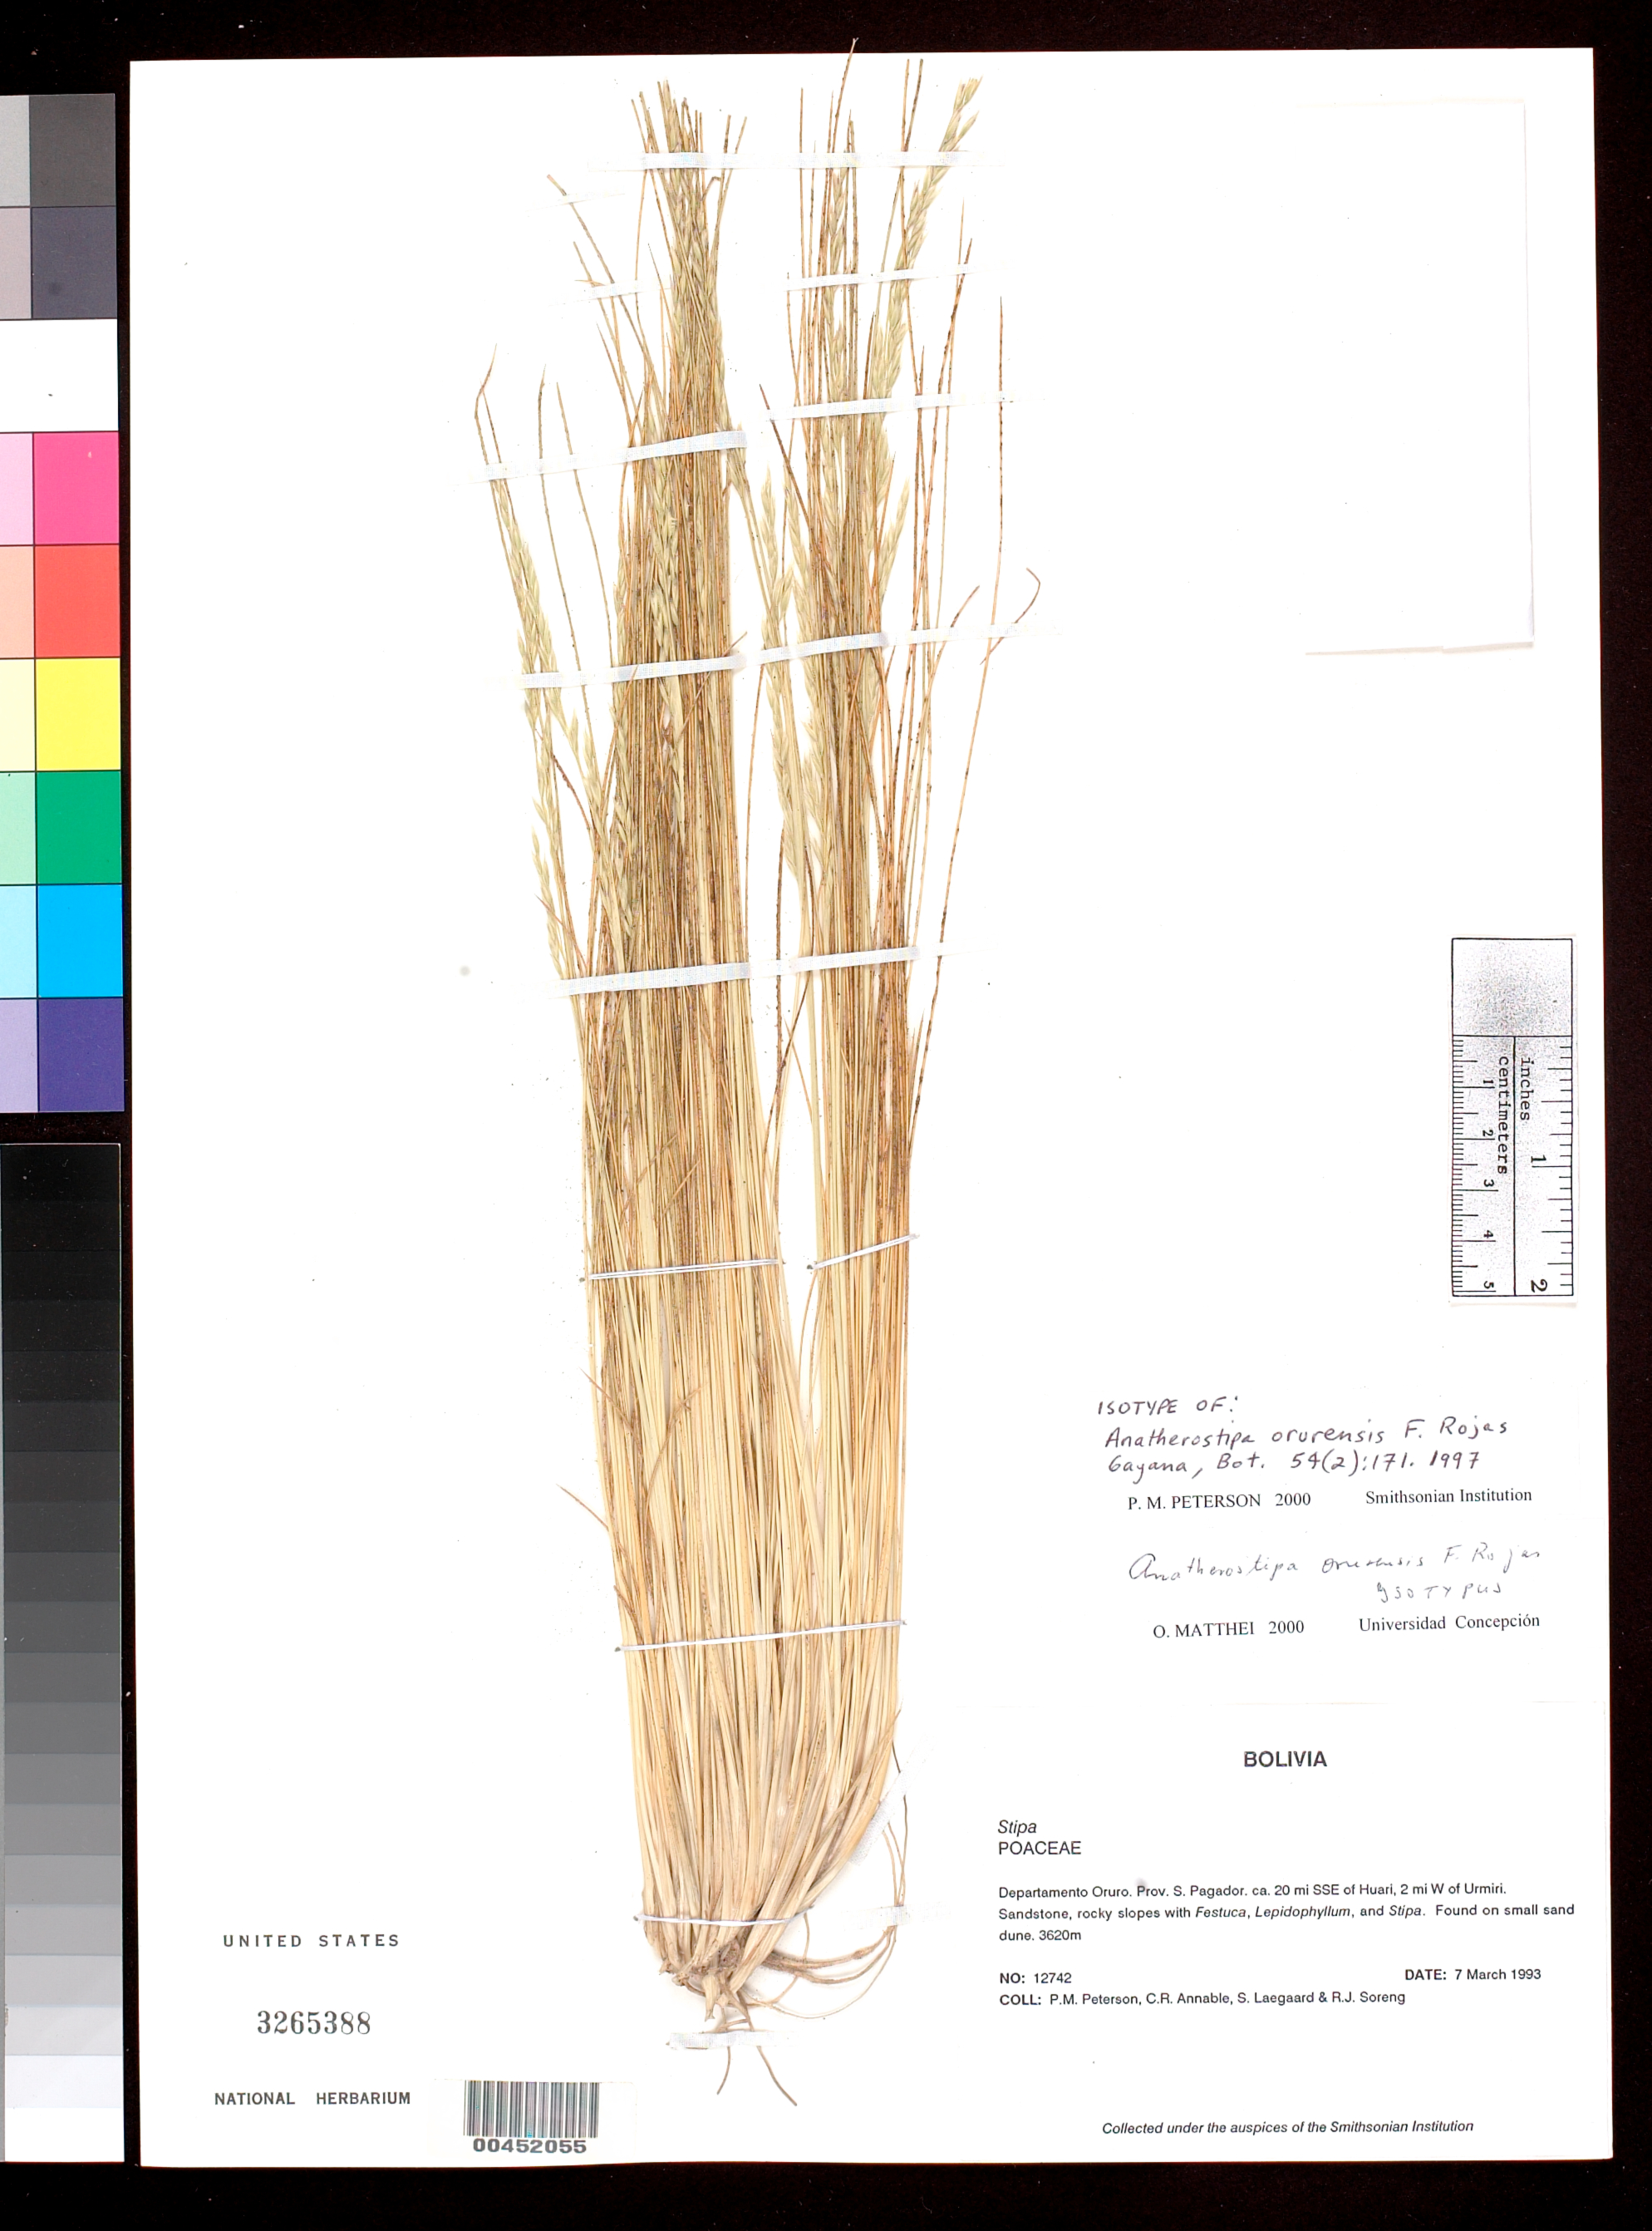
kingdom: Plantae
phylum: Tracheophyta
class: Liliopsida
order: Poales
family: Poaceae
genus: Anatherostipa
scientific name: Anatherostipa orurensis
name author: F. Rojas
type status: Isotype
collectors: P. M. Peterson, C. Annabel, S. Lægaard & R. J. Soreng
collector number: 12742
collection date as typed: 07 Mar 1993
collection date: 1993-03-07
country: Bolivia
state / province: Oruro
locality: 20 mi SSE of Huari, 2 mi W ofUrmiri.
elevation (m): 3620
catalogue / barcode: US 3265388